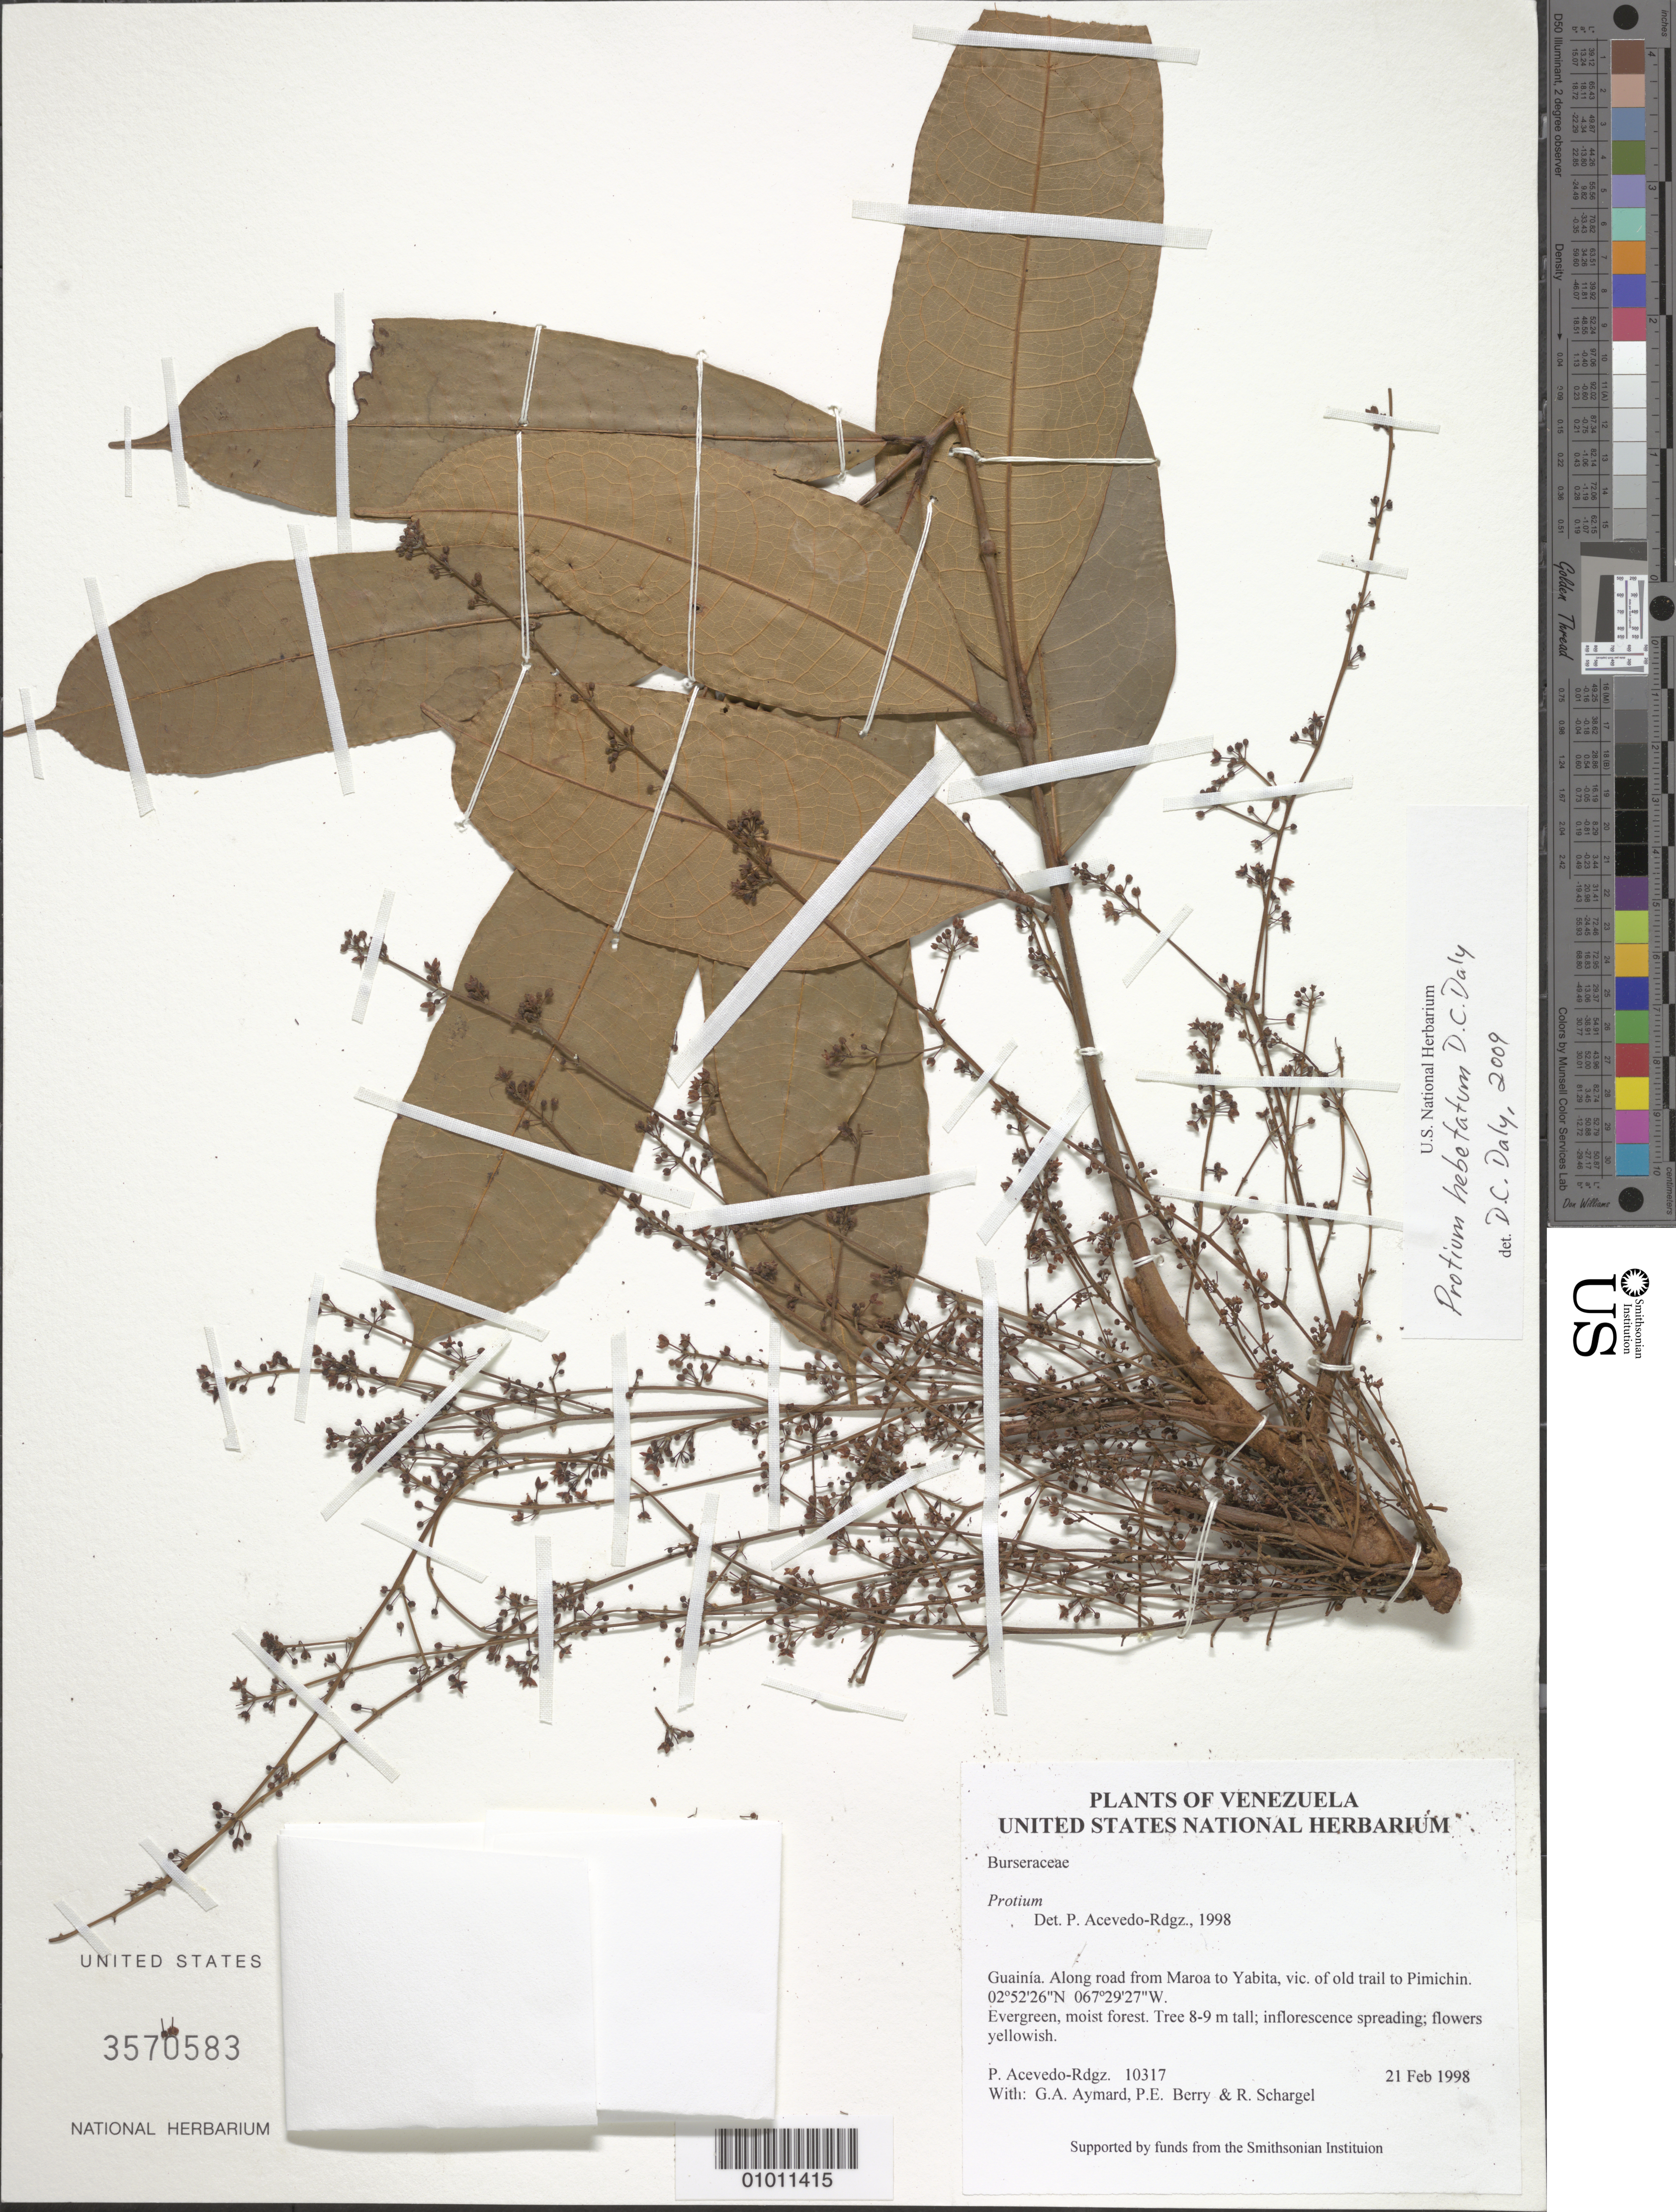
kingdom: Plantae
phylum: Tracheophyta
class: Magnoliopsida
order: Sapindales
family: Burseraceae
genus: Protium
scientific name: Protium cornutum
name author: Daly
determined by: Daly, D. C.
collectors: P. Acevedo-Rodr., G. A. Aymard, P. E. Berry & R. Schargel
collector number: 10317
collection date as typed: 21 Feb 1998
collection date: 1998-02-21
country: Venezuela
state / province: Amazonas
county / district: Maroa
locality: Along road from Maroa to Yabita, vic. of old trail to Pimichin.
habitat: Evergreen, moist forest.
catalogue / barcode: US 3570583